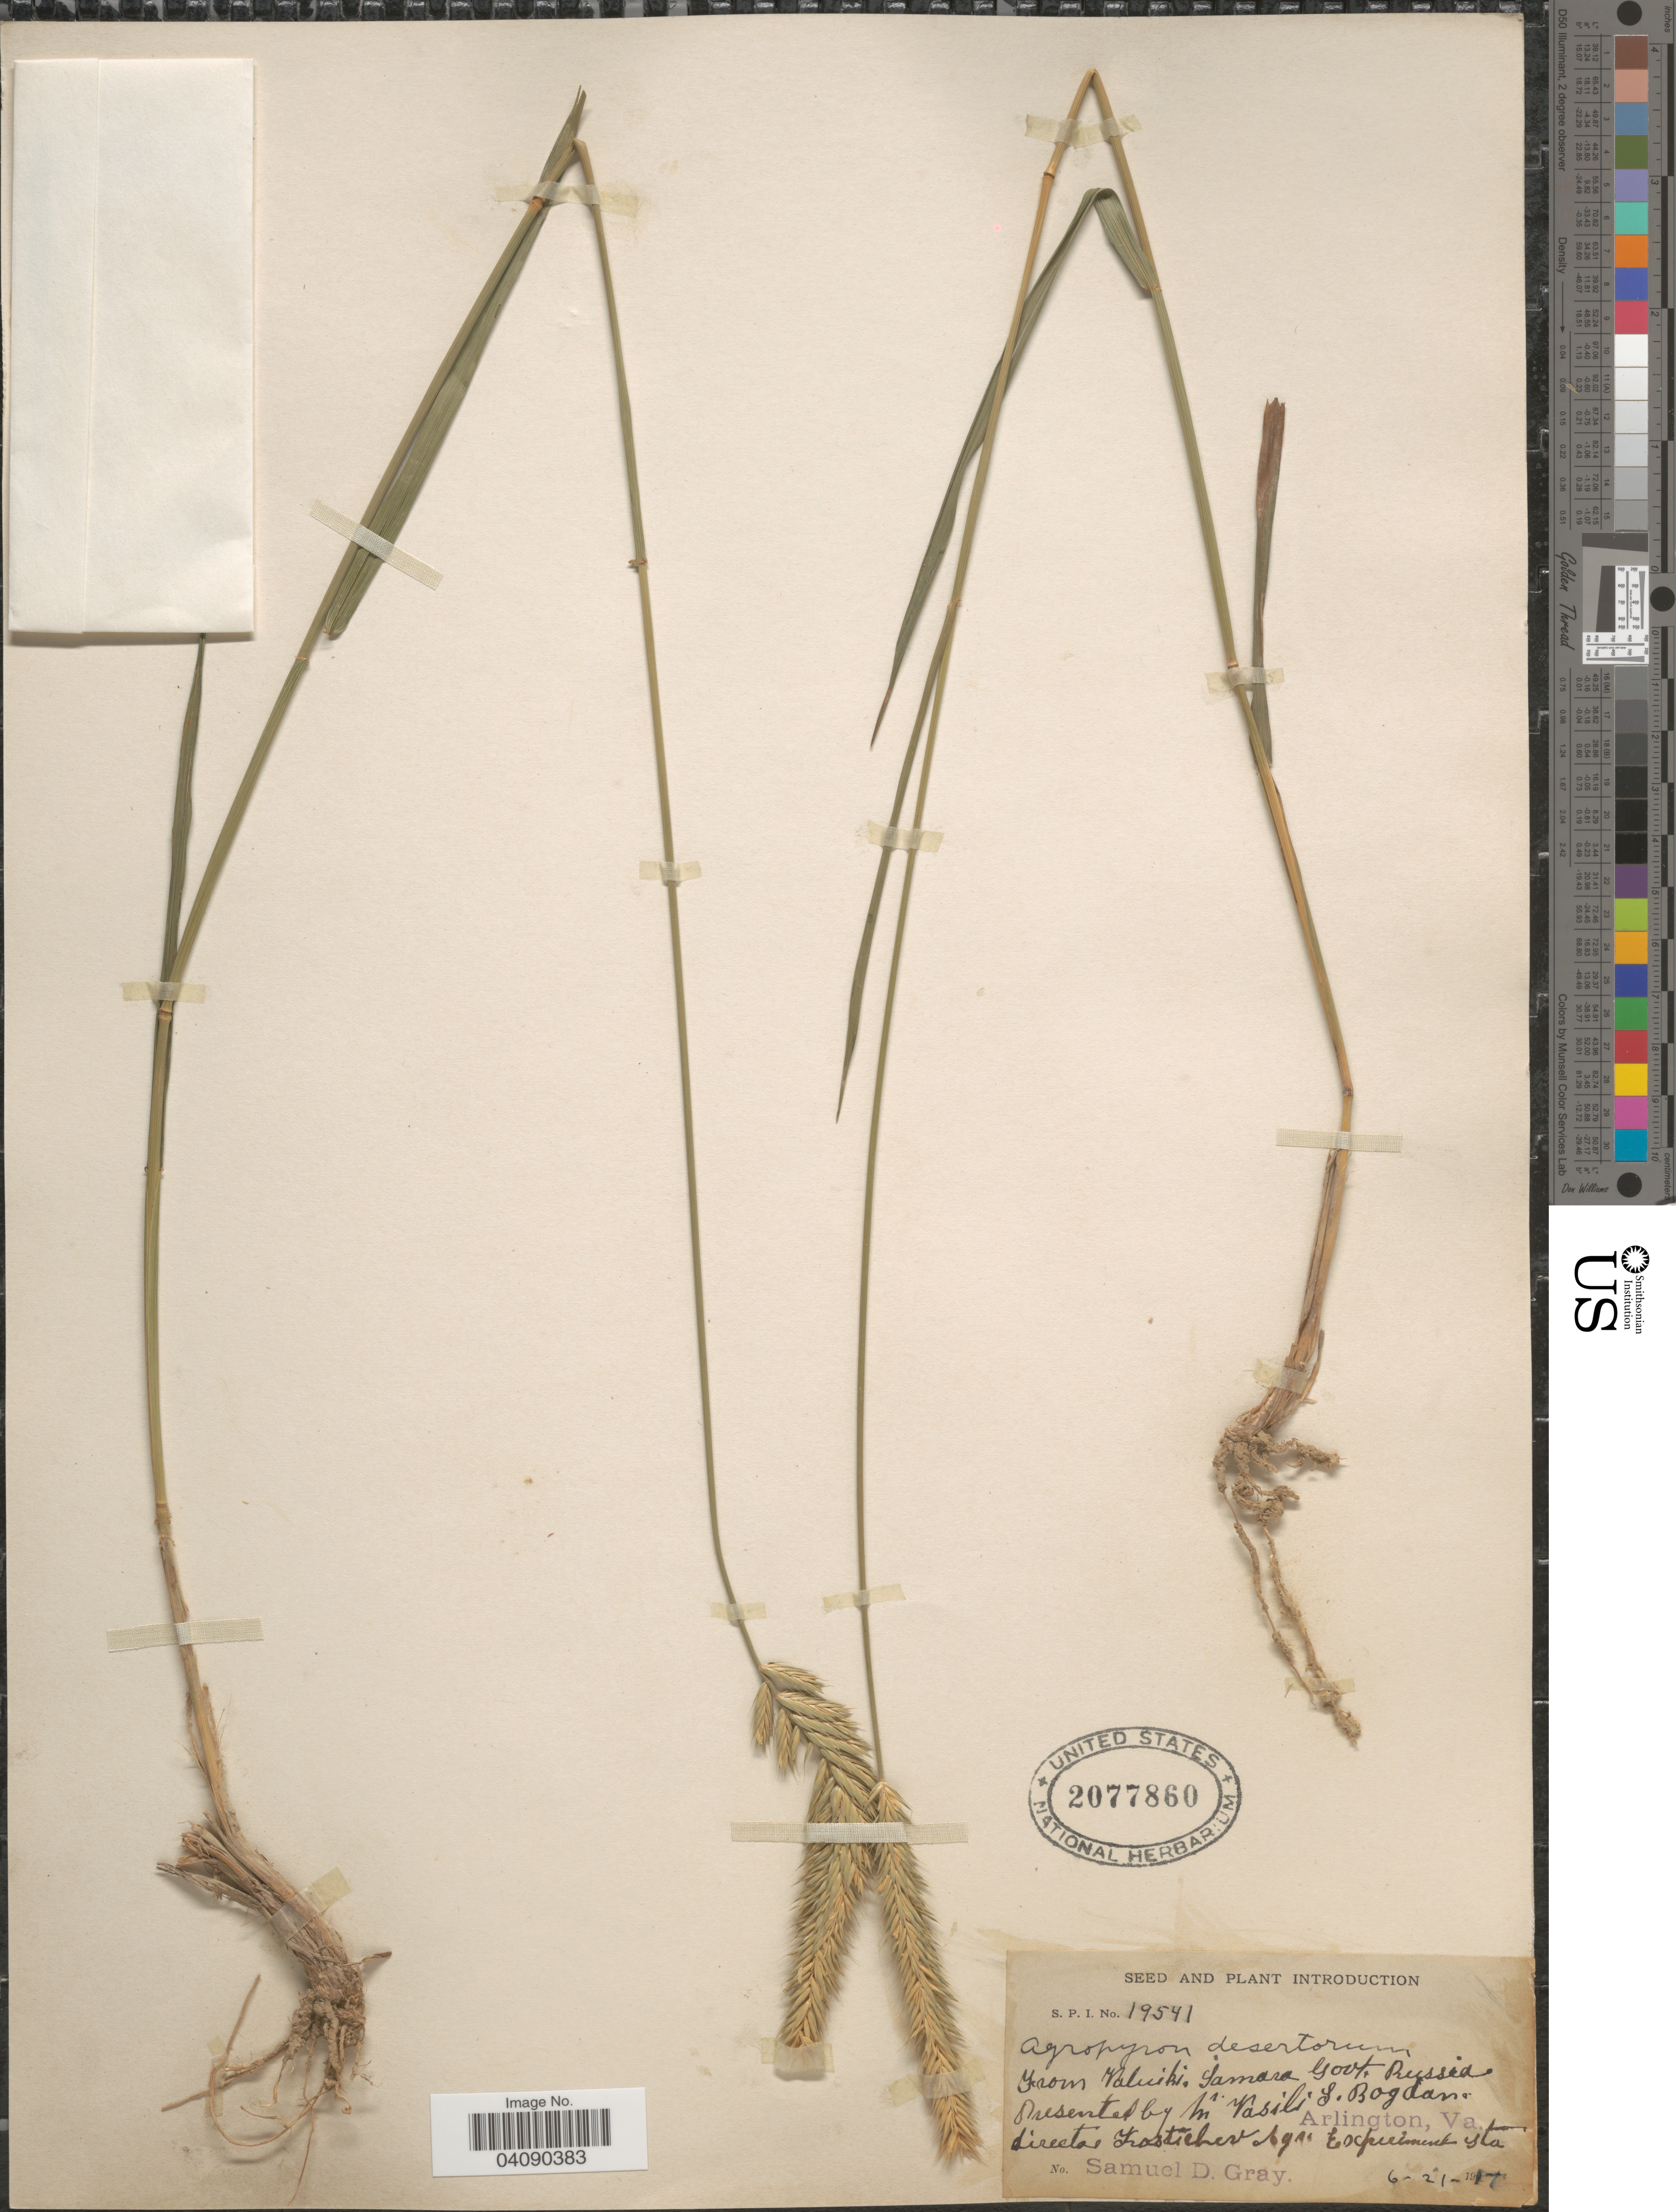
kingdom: Plantae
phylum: Tracheophyta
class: Liliopsida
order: Poales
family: Poaceae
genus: Agropyron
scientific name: Agropyron desertorum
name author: (Fisch. ex Link) Schult.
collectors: S. D. Gray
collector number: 19541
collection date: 1917-06-21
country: United States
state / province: Virginia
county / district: Arlington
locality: Arlington.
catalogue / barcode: US 2077860